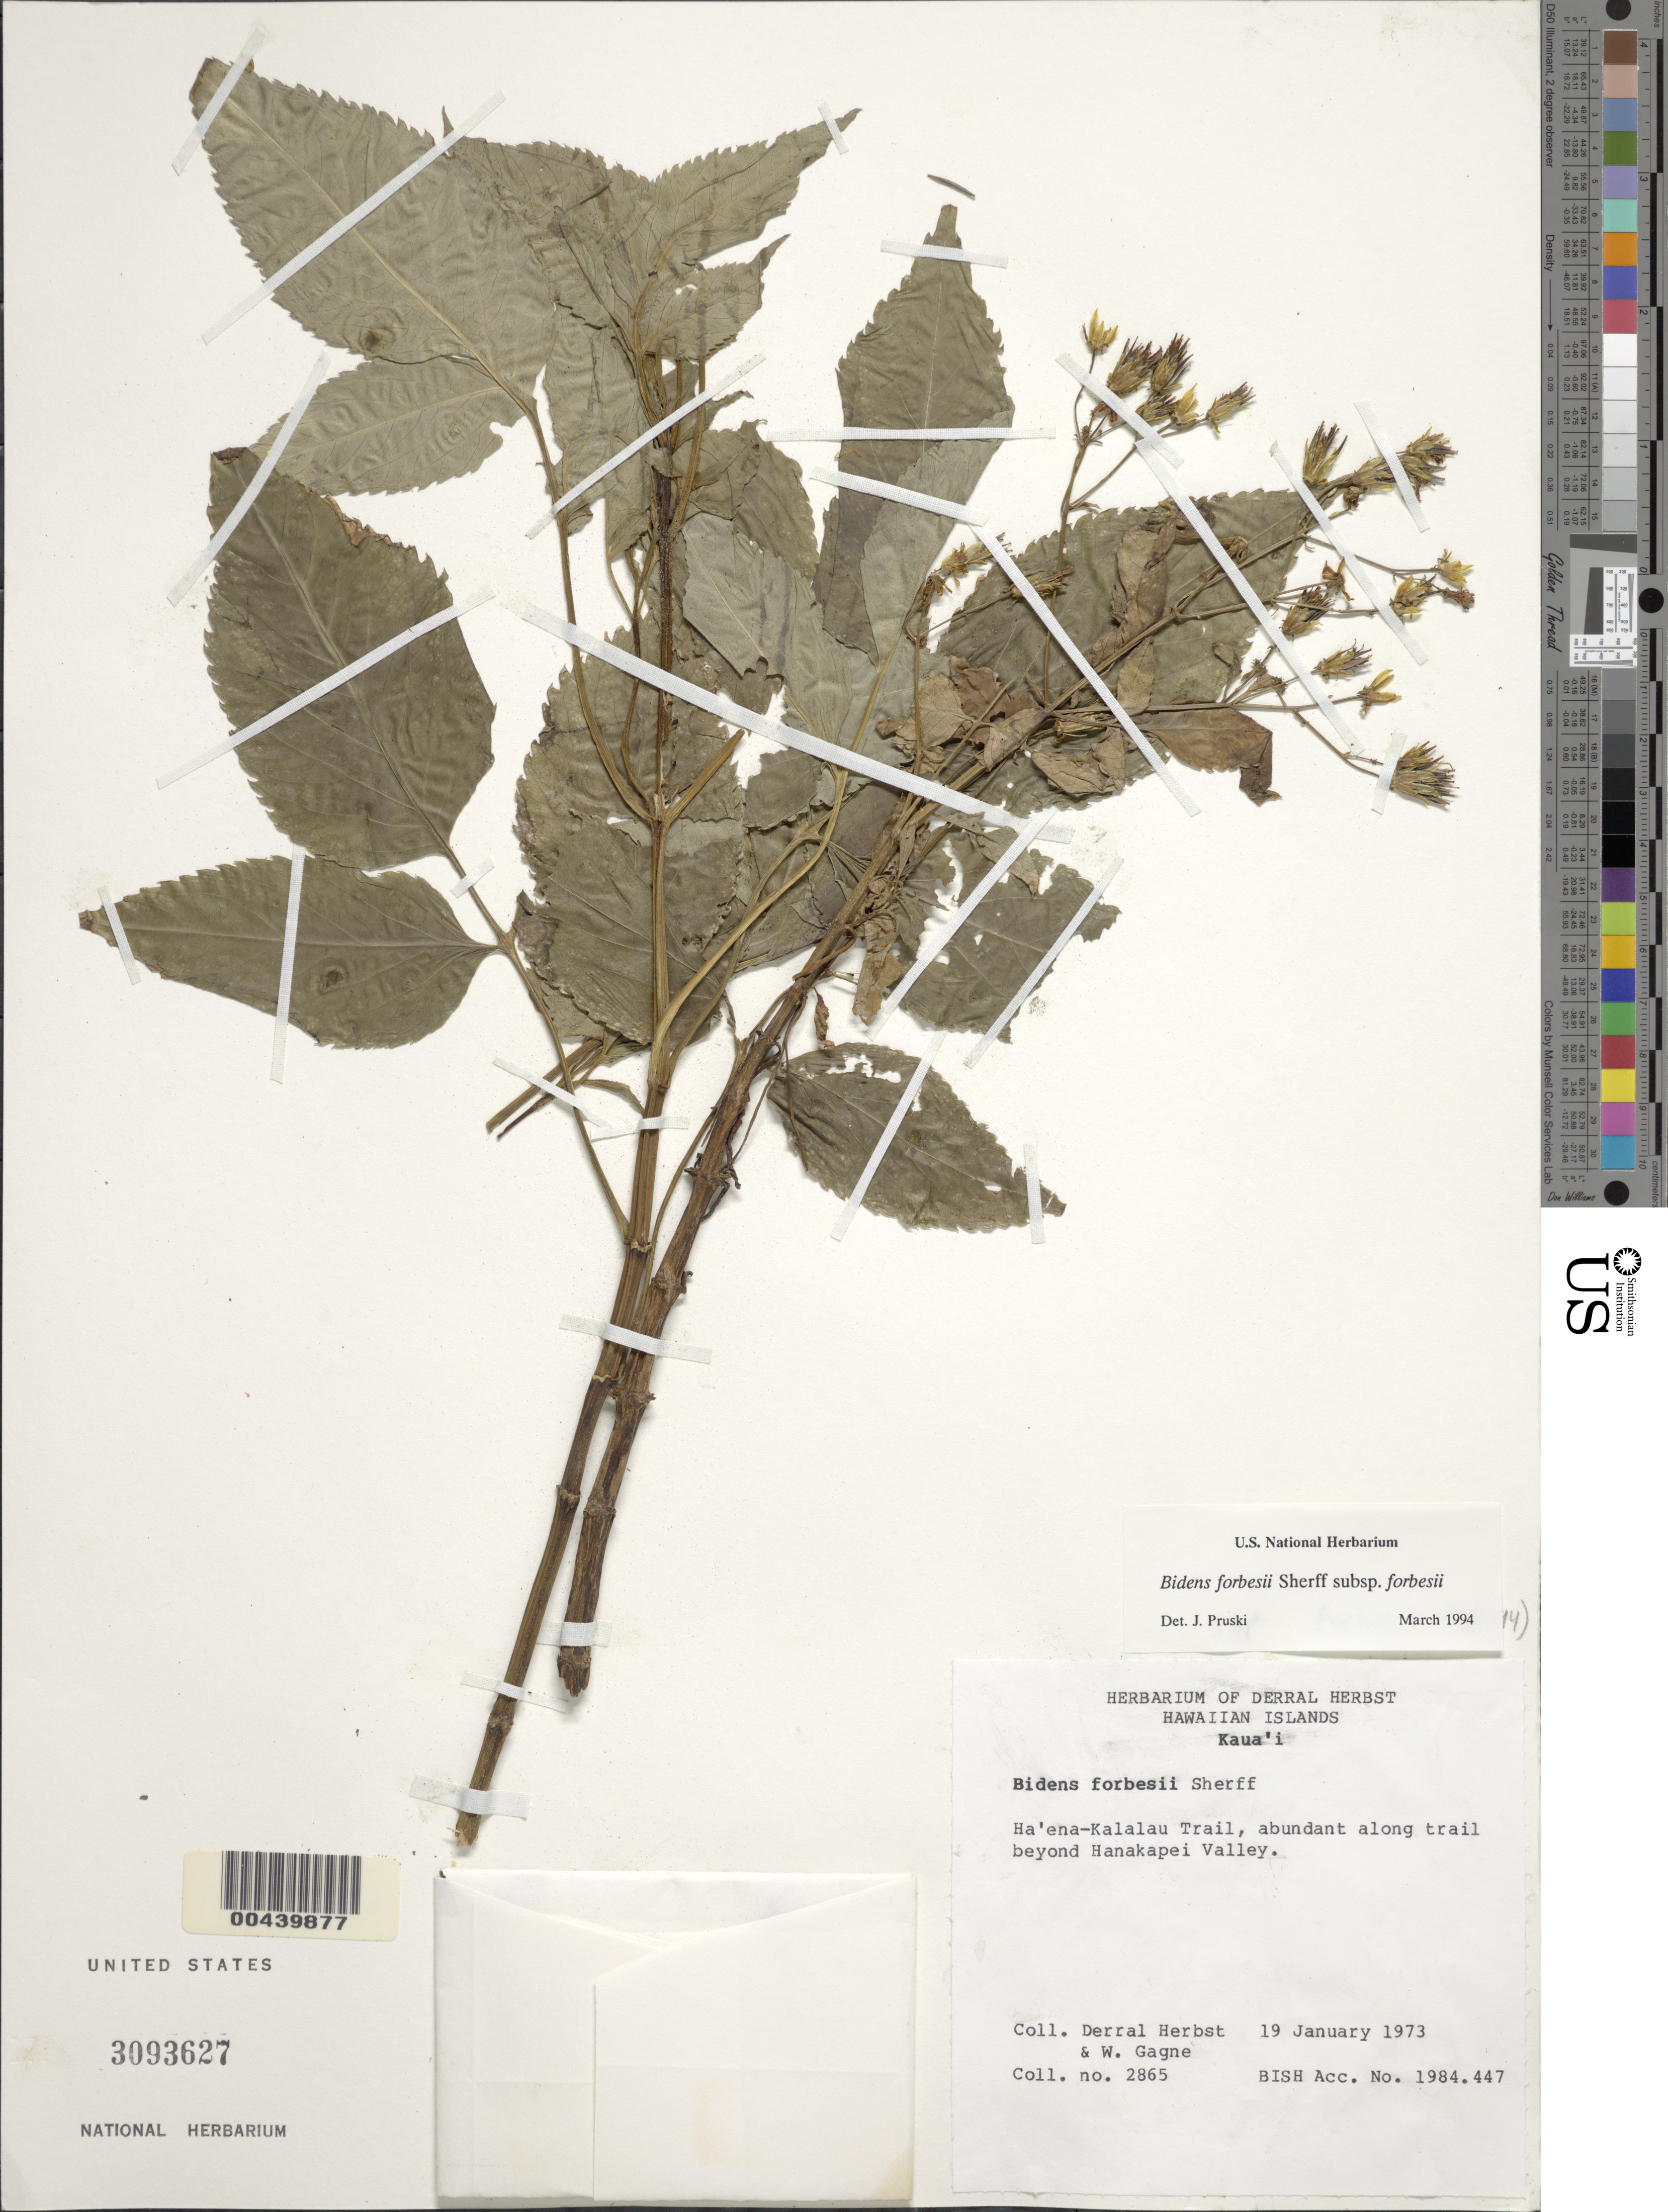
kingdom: Plantae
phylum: Tracheophyta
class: Magnoliopsida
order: Asterales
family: Asteraceae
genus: Bidens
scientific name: Bidens forbesii subsp. forbesii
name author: Sherff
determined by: Pruski, J. F.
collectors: D. R. Herbst & W. Gagne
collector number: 2865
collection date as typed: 19 Jan 1973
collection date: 1973-01-19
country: United States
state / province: Hawaii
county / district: Kauai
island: Kaua'i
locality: Ha'ena-Kalalau Trail, abundant along trail beyond Hanakapei Valley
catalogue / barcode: US 3093627